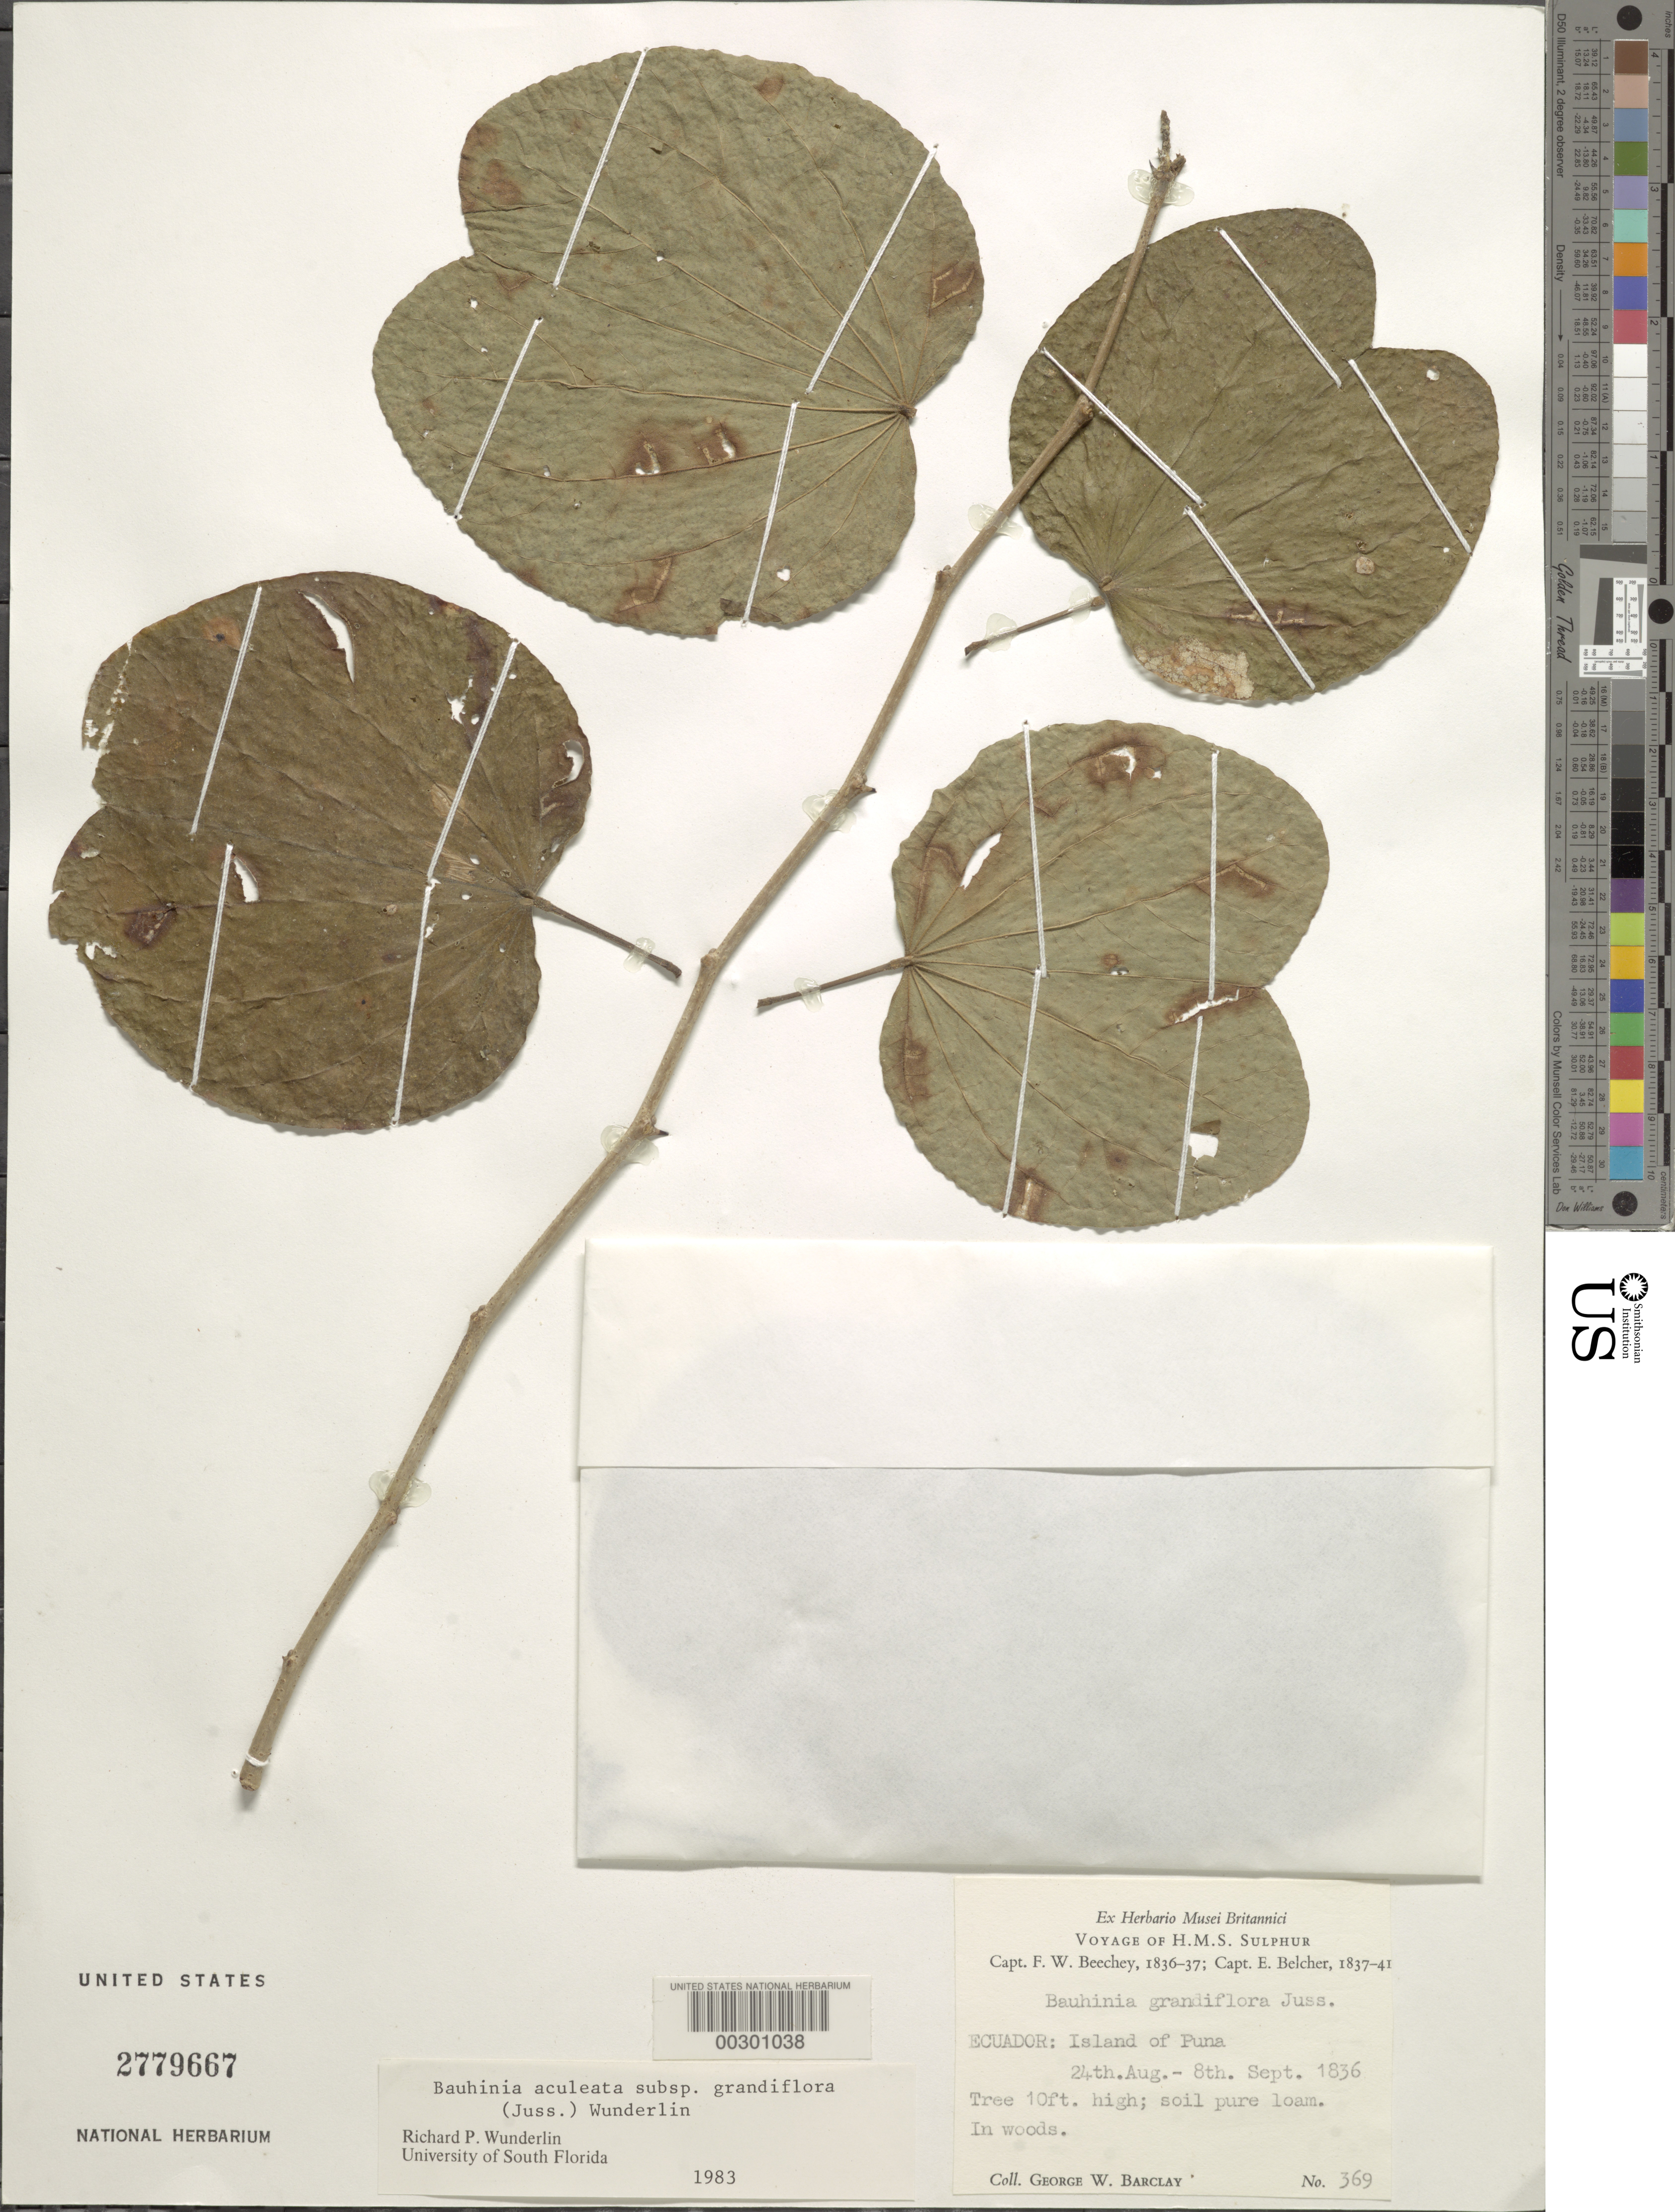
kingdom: Plantae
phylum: Tracheophyta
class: Magnoliopsida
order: Fabales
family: Fabaceae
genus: Bauhinia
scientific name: Bauhinia aculeata subsp. grandiflora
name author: (Juss.) Wunderlin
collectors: G. W. Barclay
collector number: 369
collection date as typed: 24 Aug 1836 to 08 Sep 1836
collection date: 1836-08-24/1836-09-08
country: Ecuador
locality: Island of Puna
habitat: Soil pure loam; in woods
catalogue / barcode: US 2779667